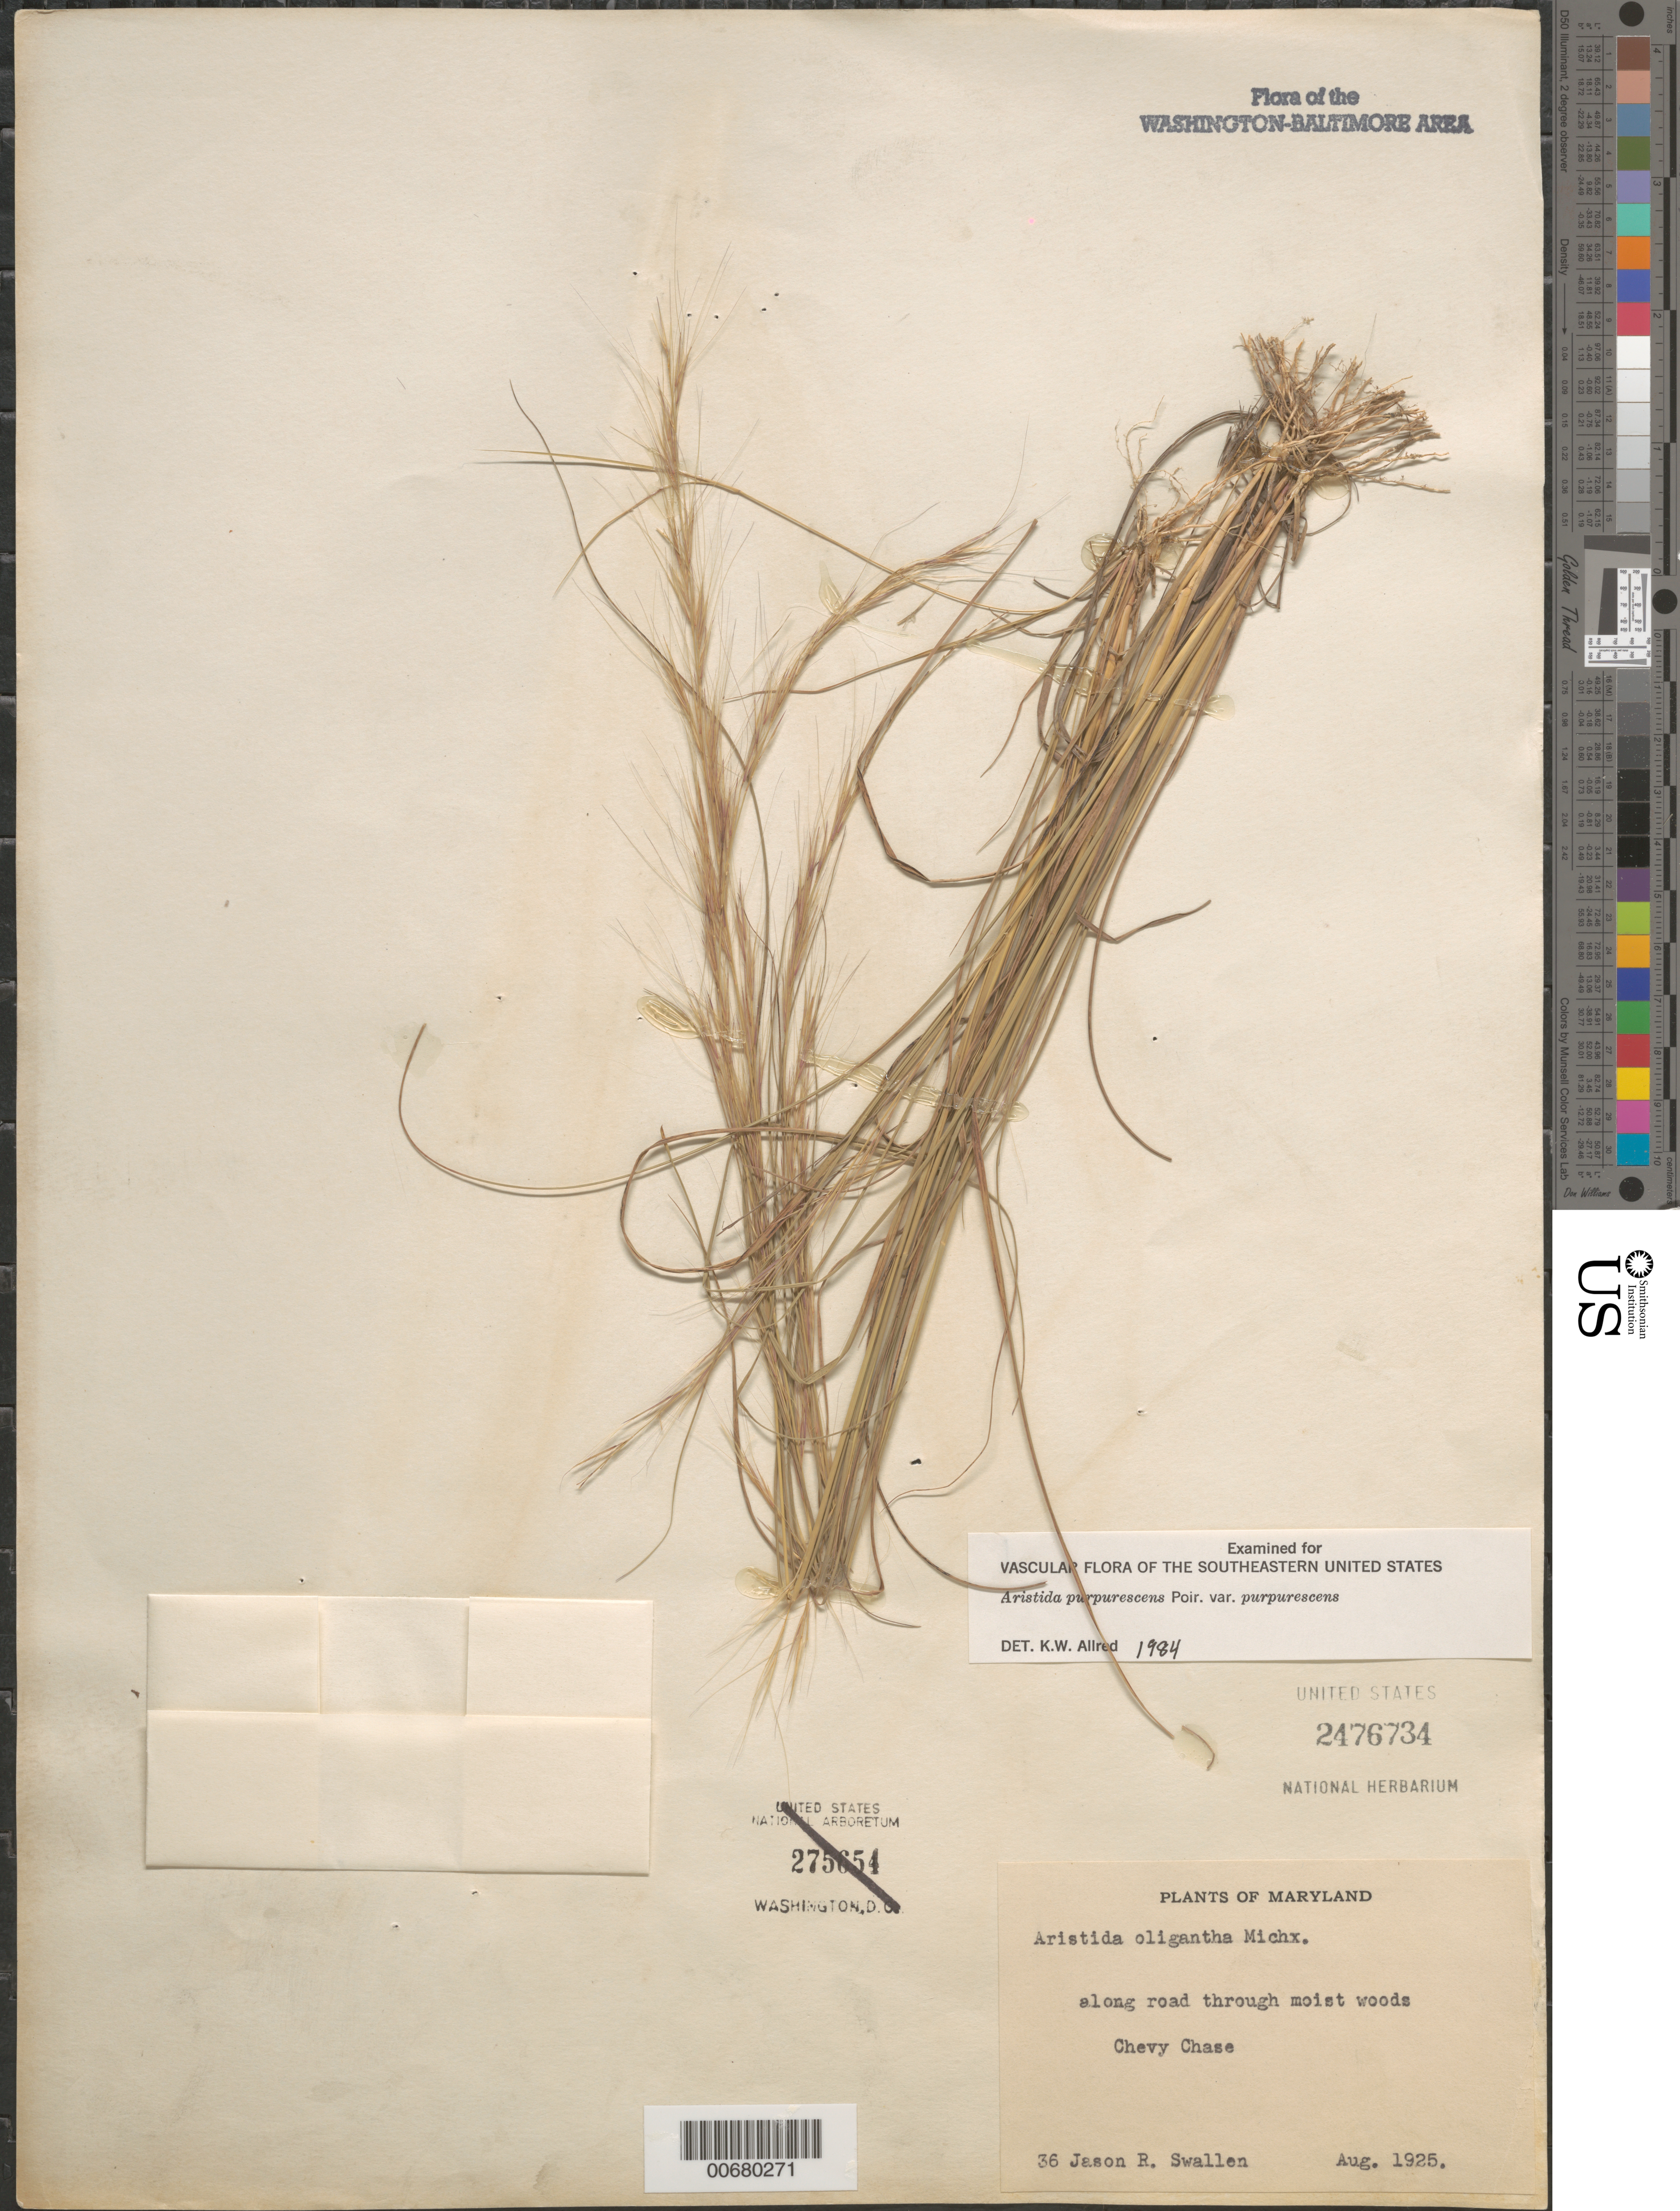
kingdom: Plantae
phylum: Tracheophyta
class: Liliopsida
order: Poales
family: Poaceae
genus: Aristida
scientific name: Aristida purpurascens var. purpurescens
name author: Poir.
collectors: J. R. Swallen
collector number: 36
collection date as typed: Aug 1925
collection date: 1925-08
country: United States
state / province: Maryland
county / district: Montgomery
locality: Chevy Chase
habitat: Along road through moist woods.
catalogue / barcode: US 2476734